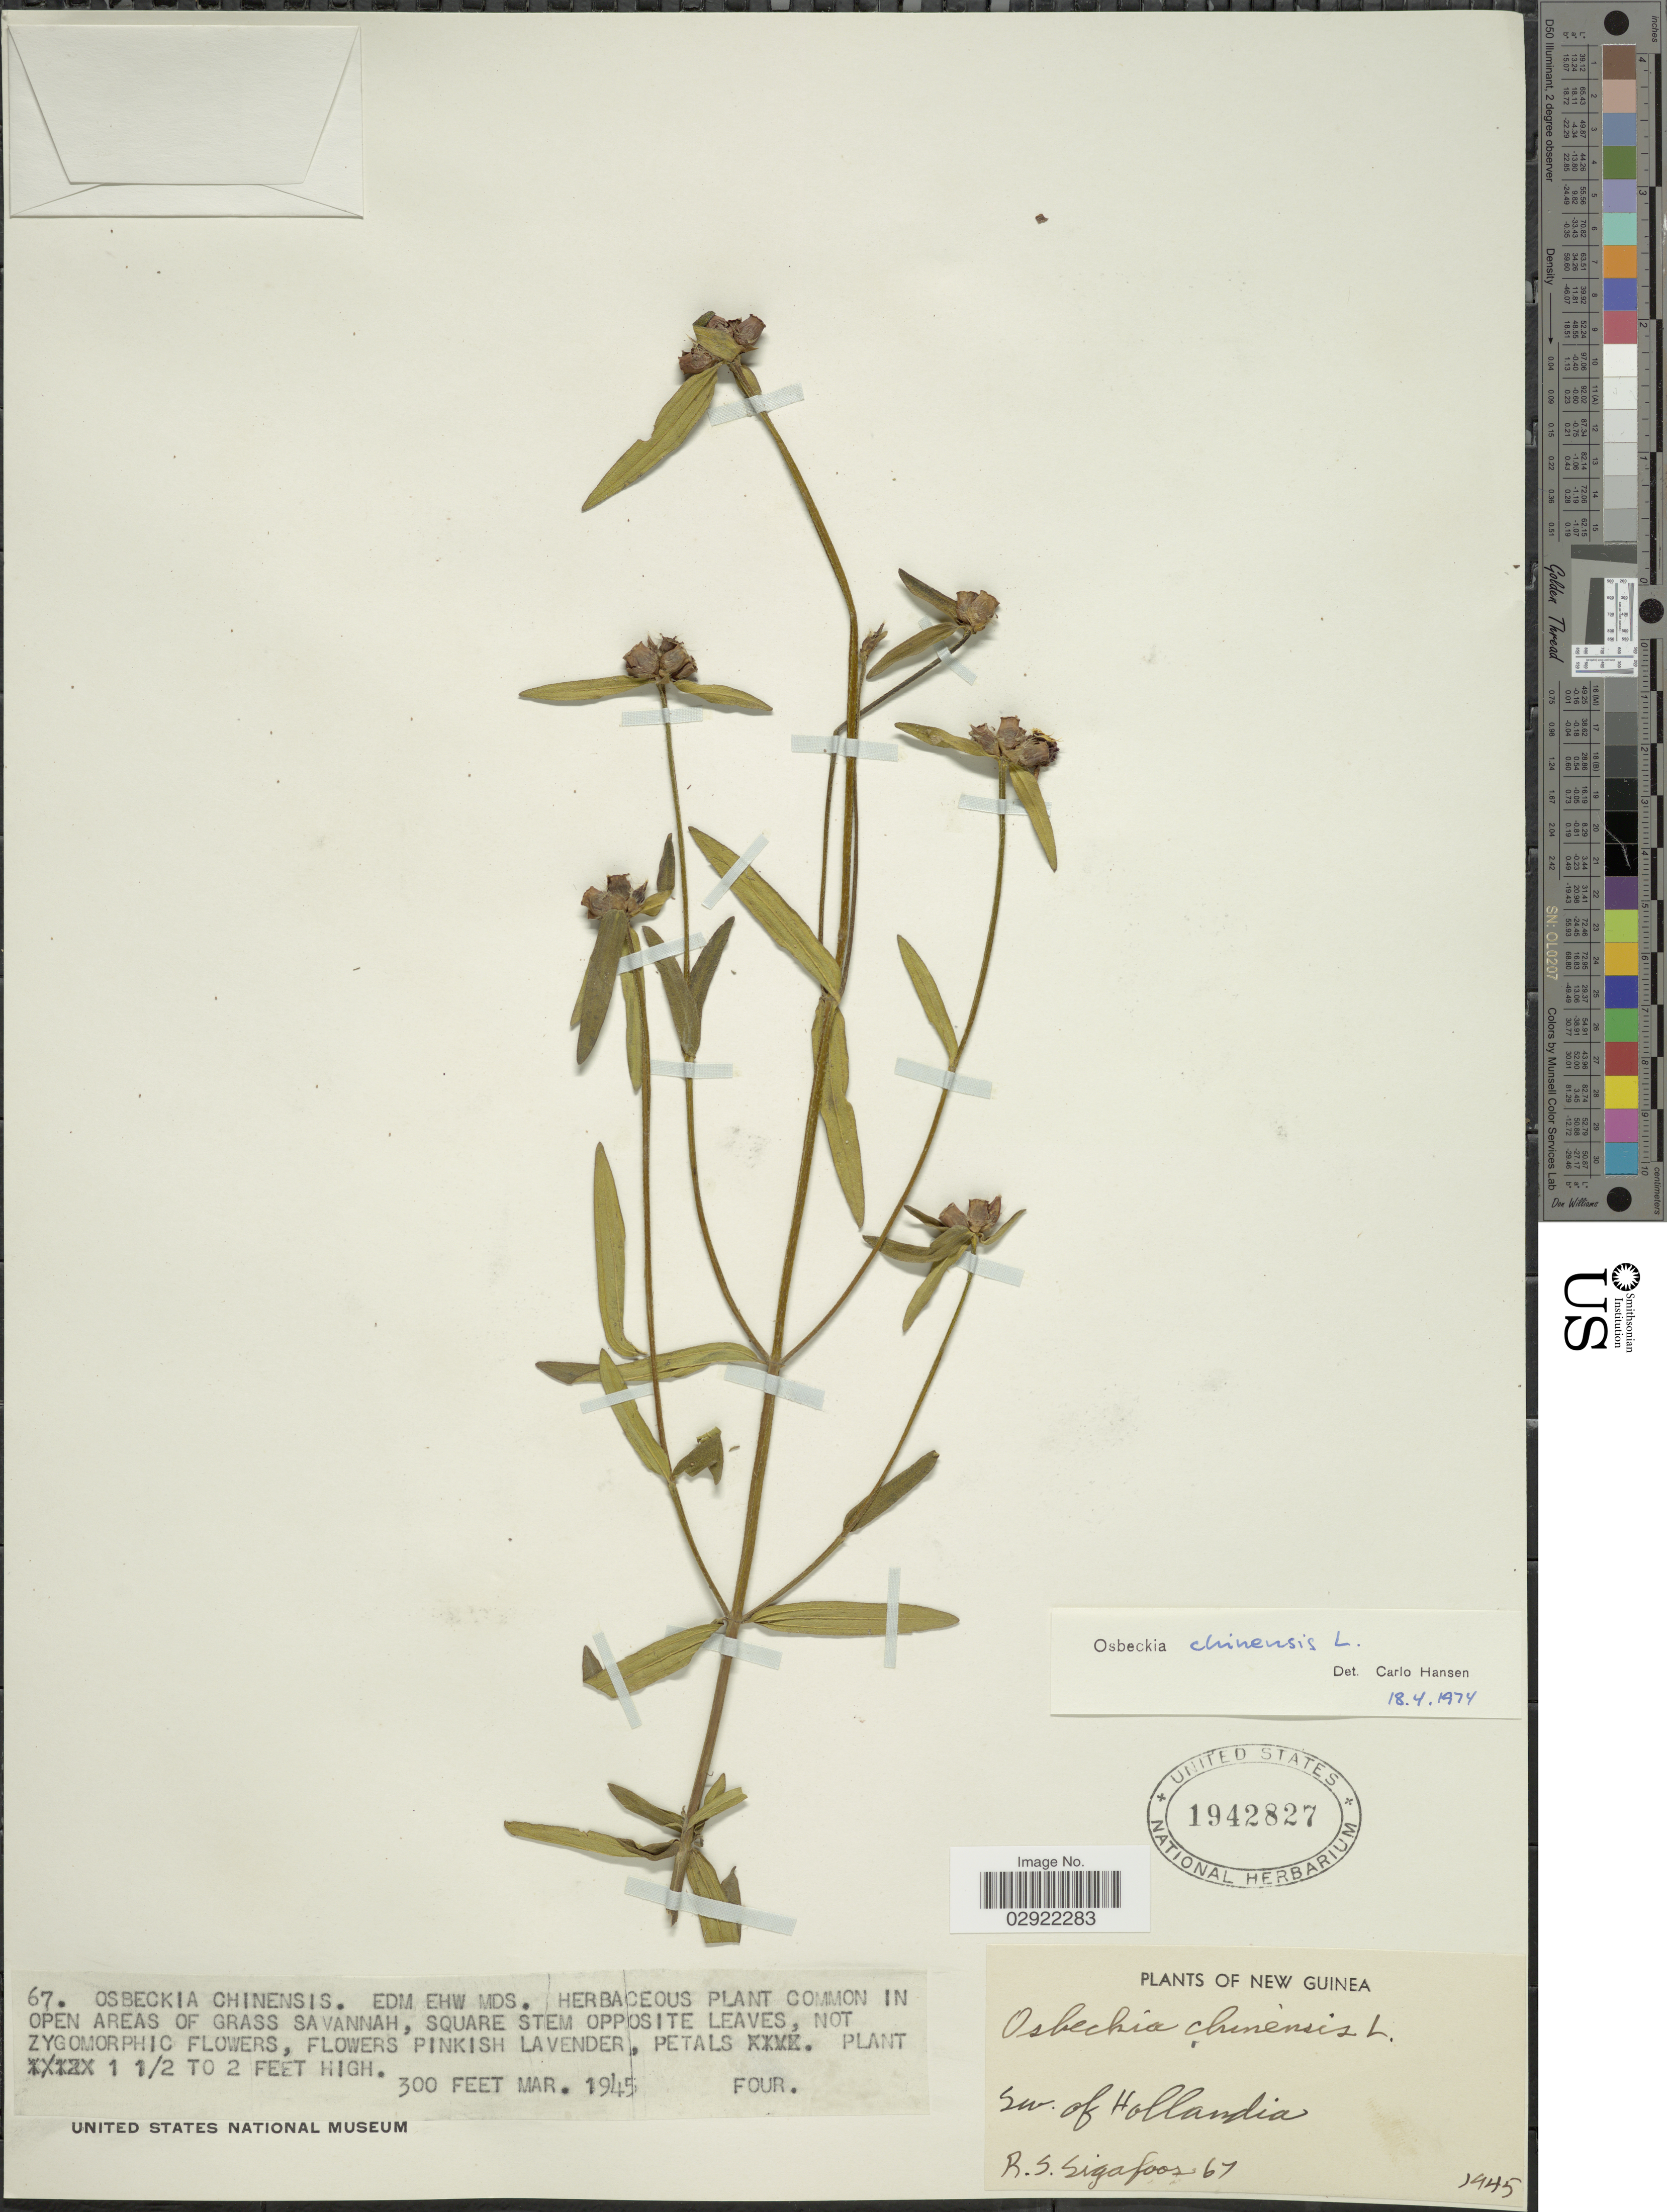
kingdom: Plantae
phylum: Tracheophyta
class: Magnoliopsida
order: Myrtales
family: Melastomataceae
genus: Osbeckia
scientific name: Osbeckia chinensis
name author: L.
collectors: R. Sigafoos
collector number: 67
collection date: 1945-03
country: Papua New Guinea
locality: New Guinea. SW. of Hollandia.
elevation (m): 91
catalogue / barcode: US 1942827